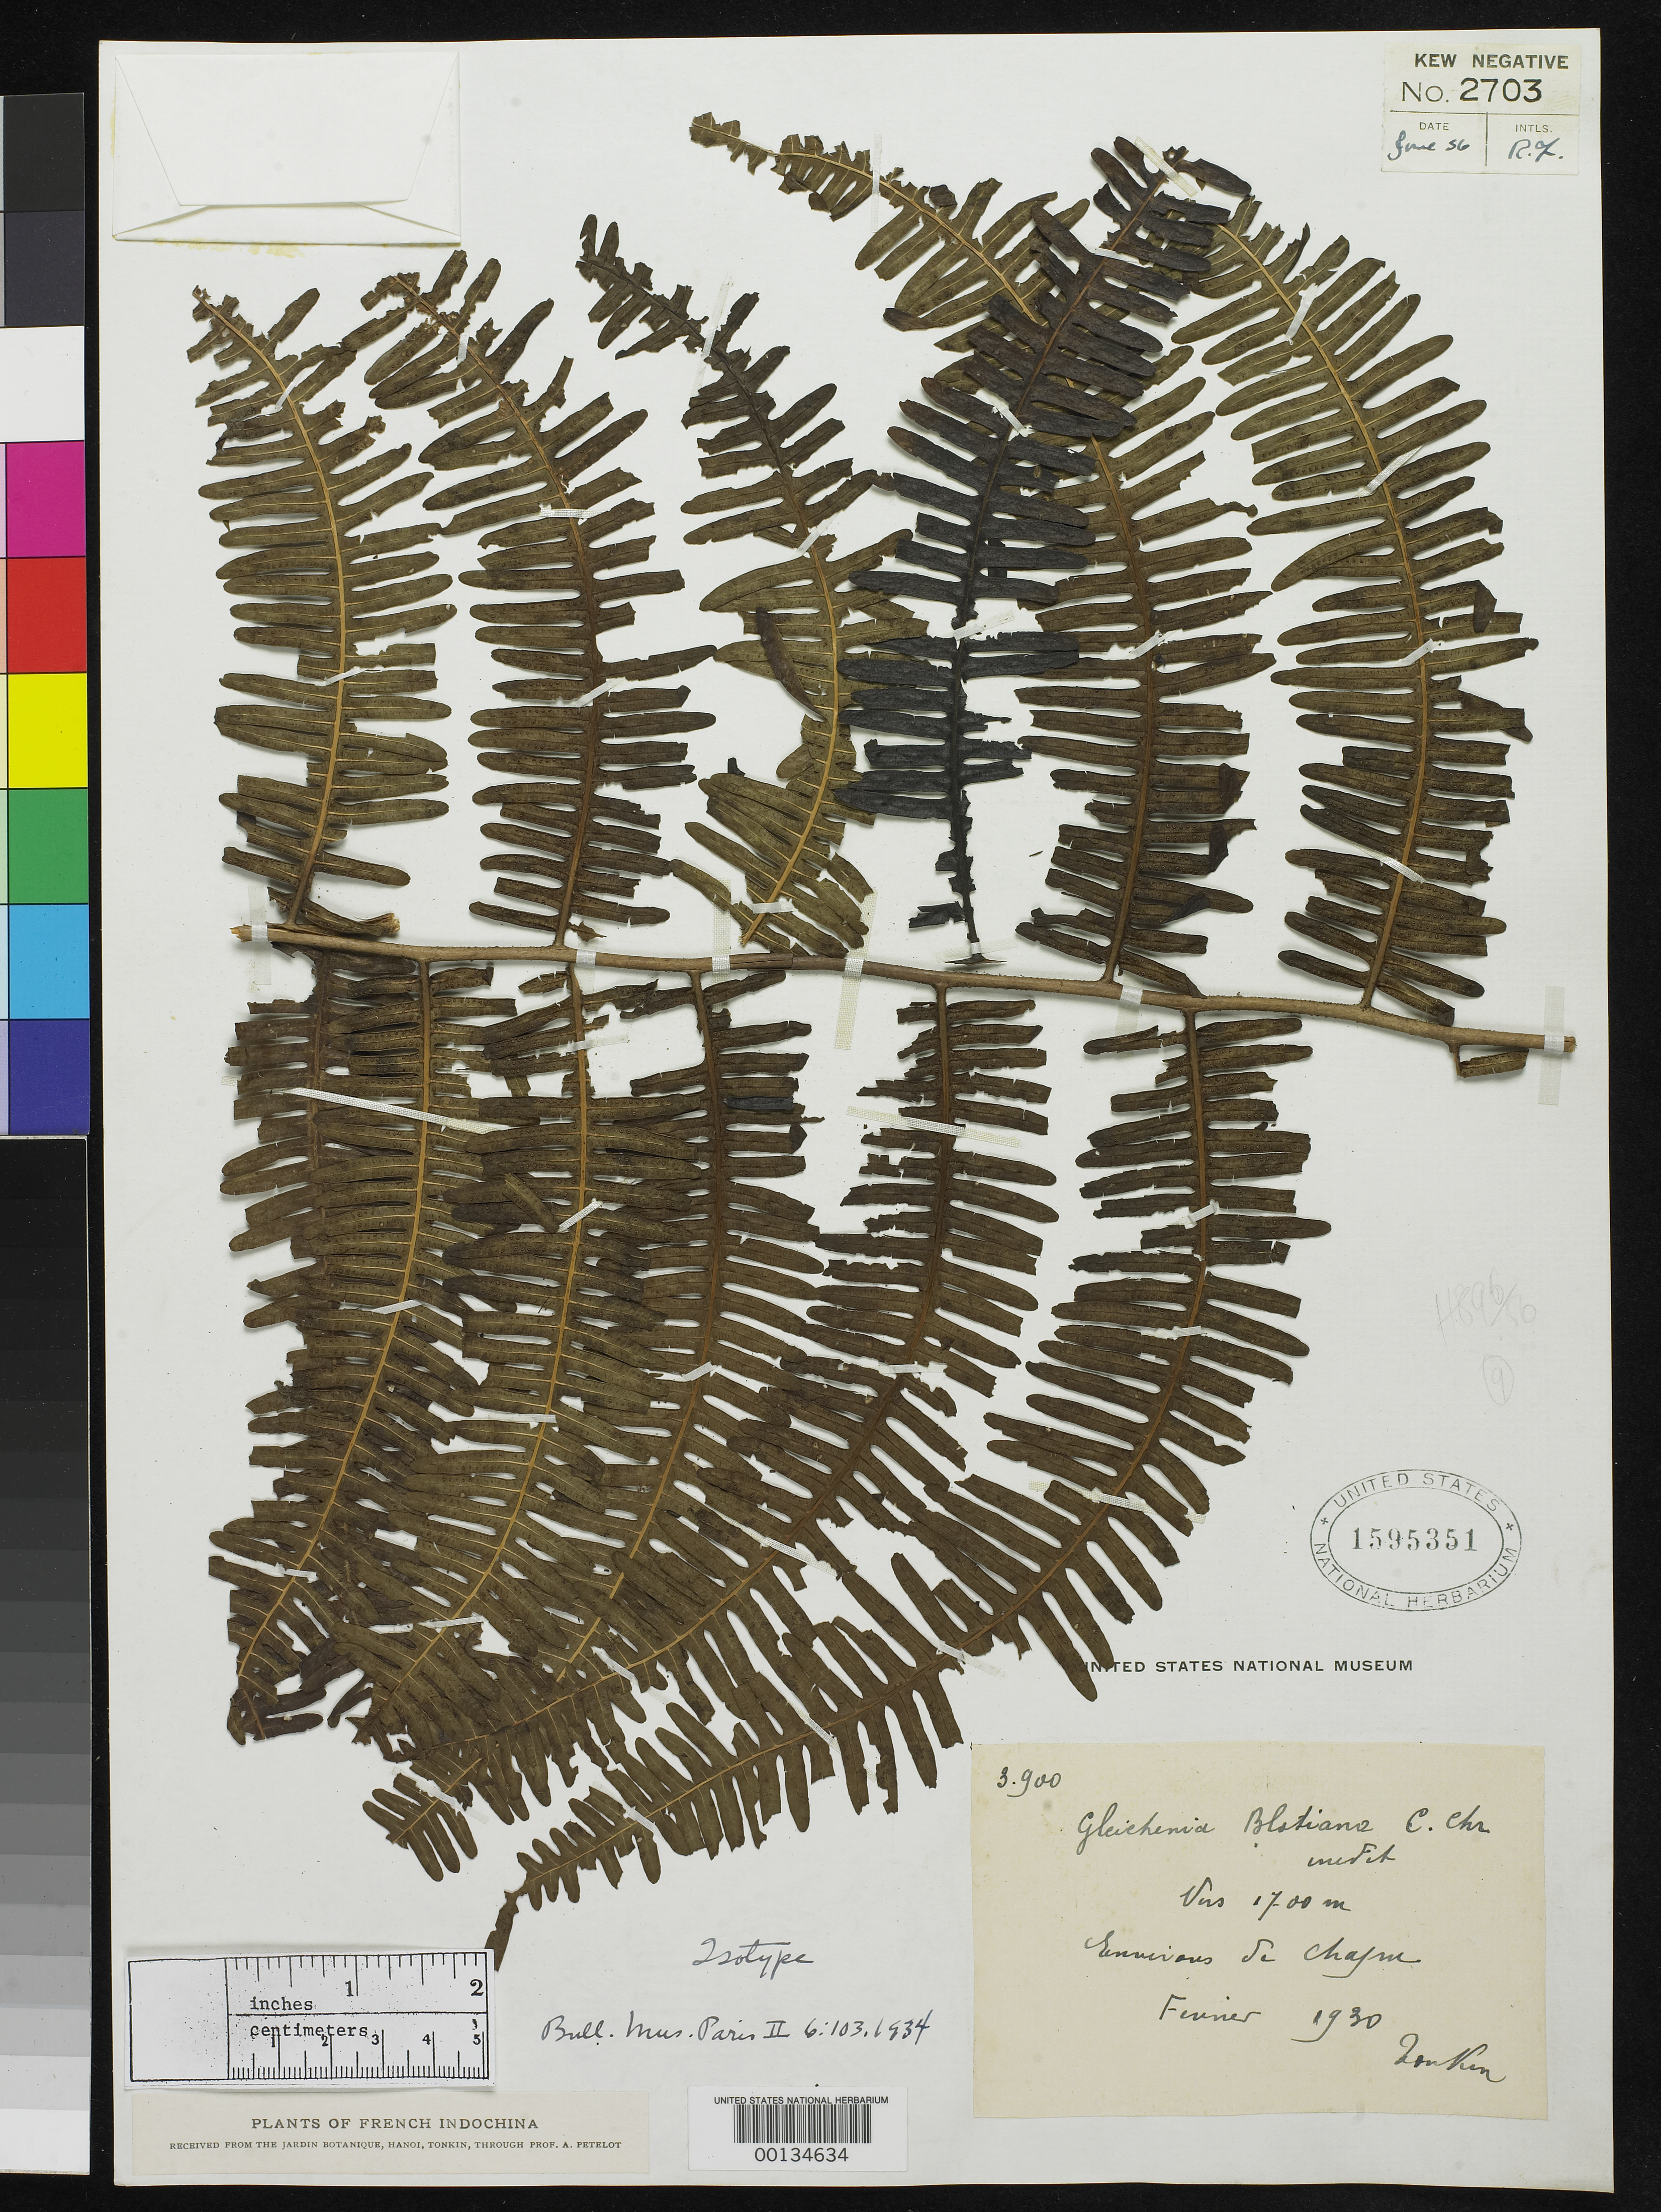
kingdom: Plantae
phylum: Tracheophyta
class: Polypodiopsida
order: Gleicheniales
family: Gleicheniaceae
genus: Gleichenia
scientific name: Gleichenia blotiana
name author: C. Chr.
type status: Type Collection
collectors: P. A. Pételot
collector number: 3900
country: Vietnam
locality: Tonkin.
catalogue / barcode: US 1595351